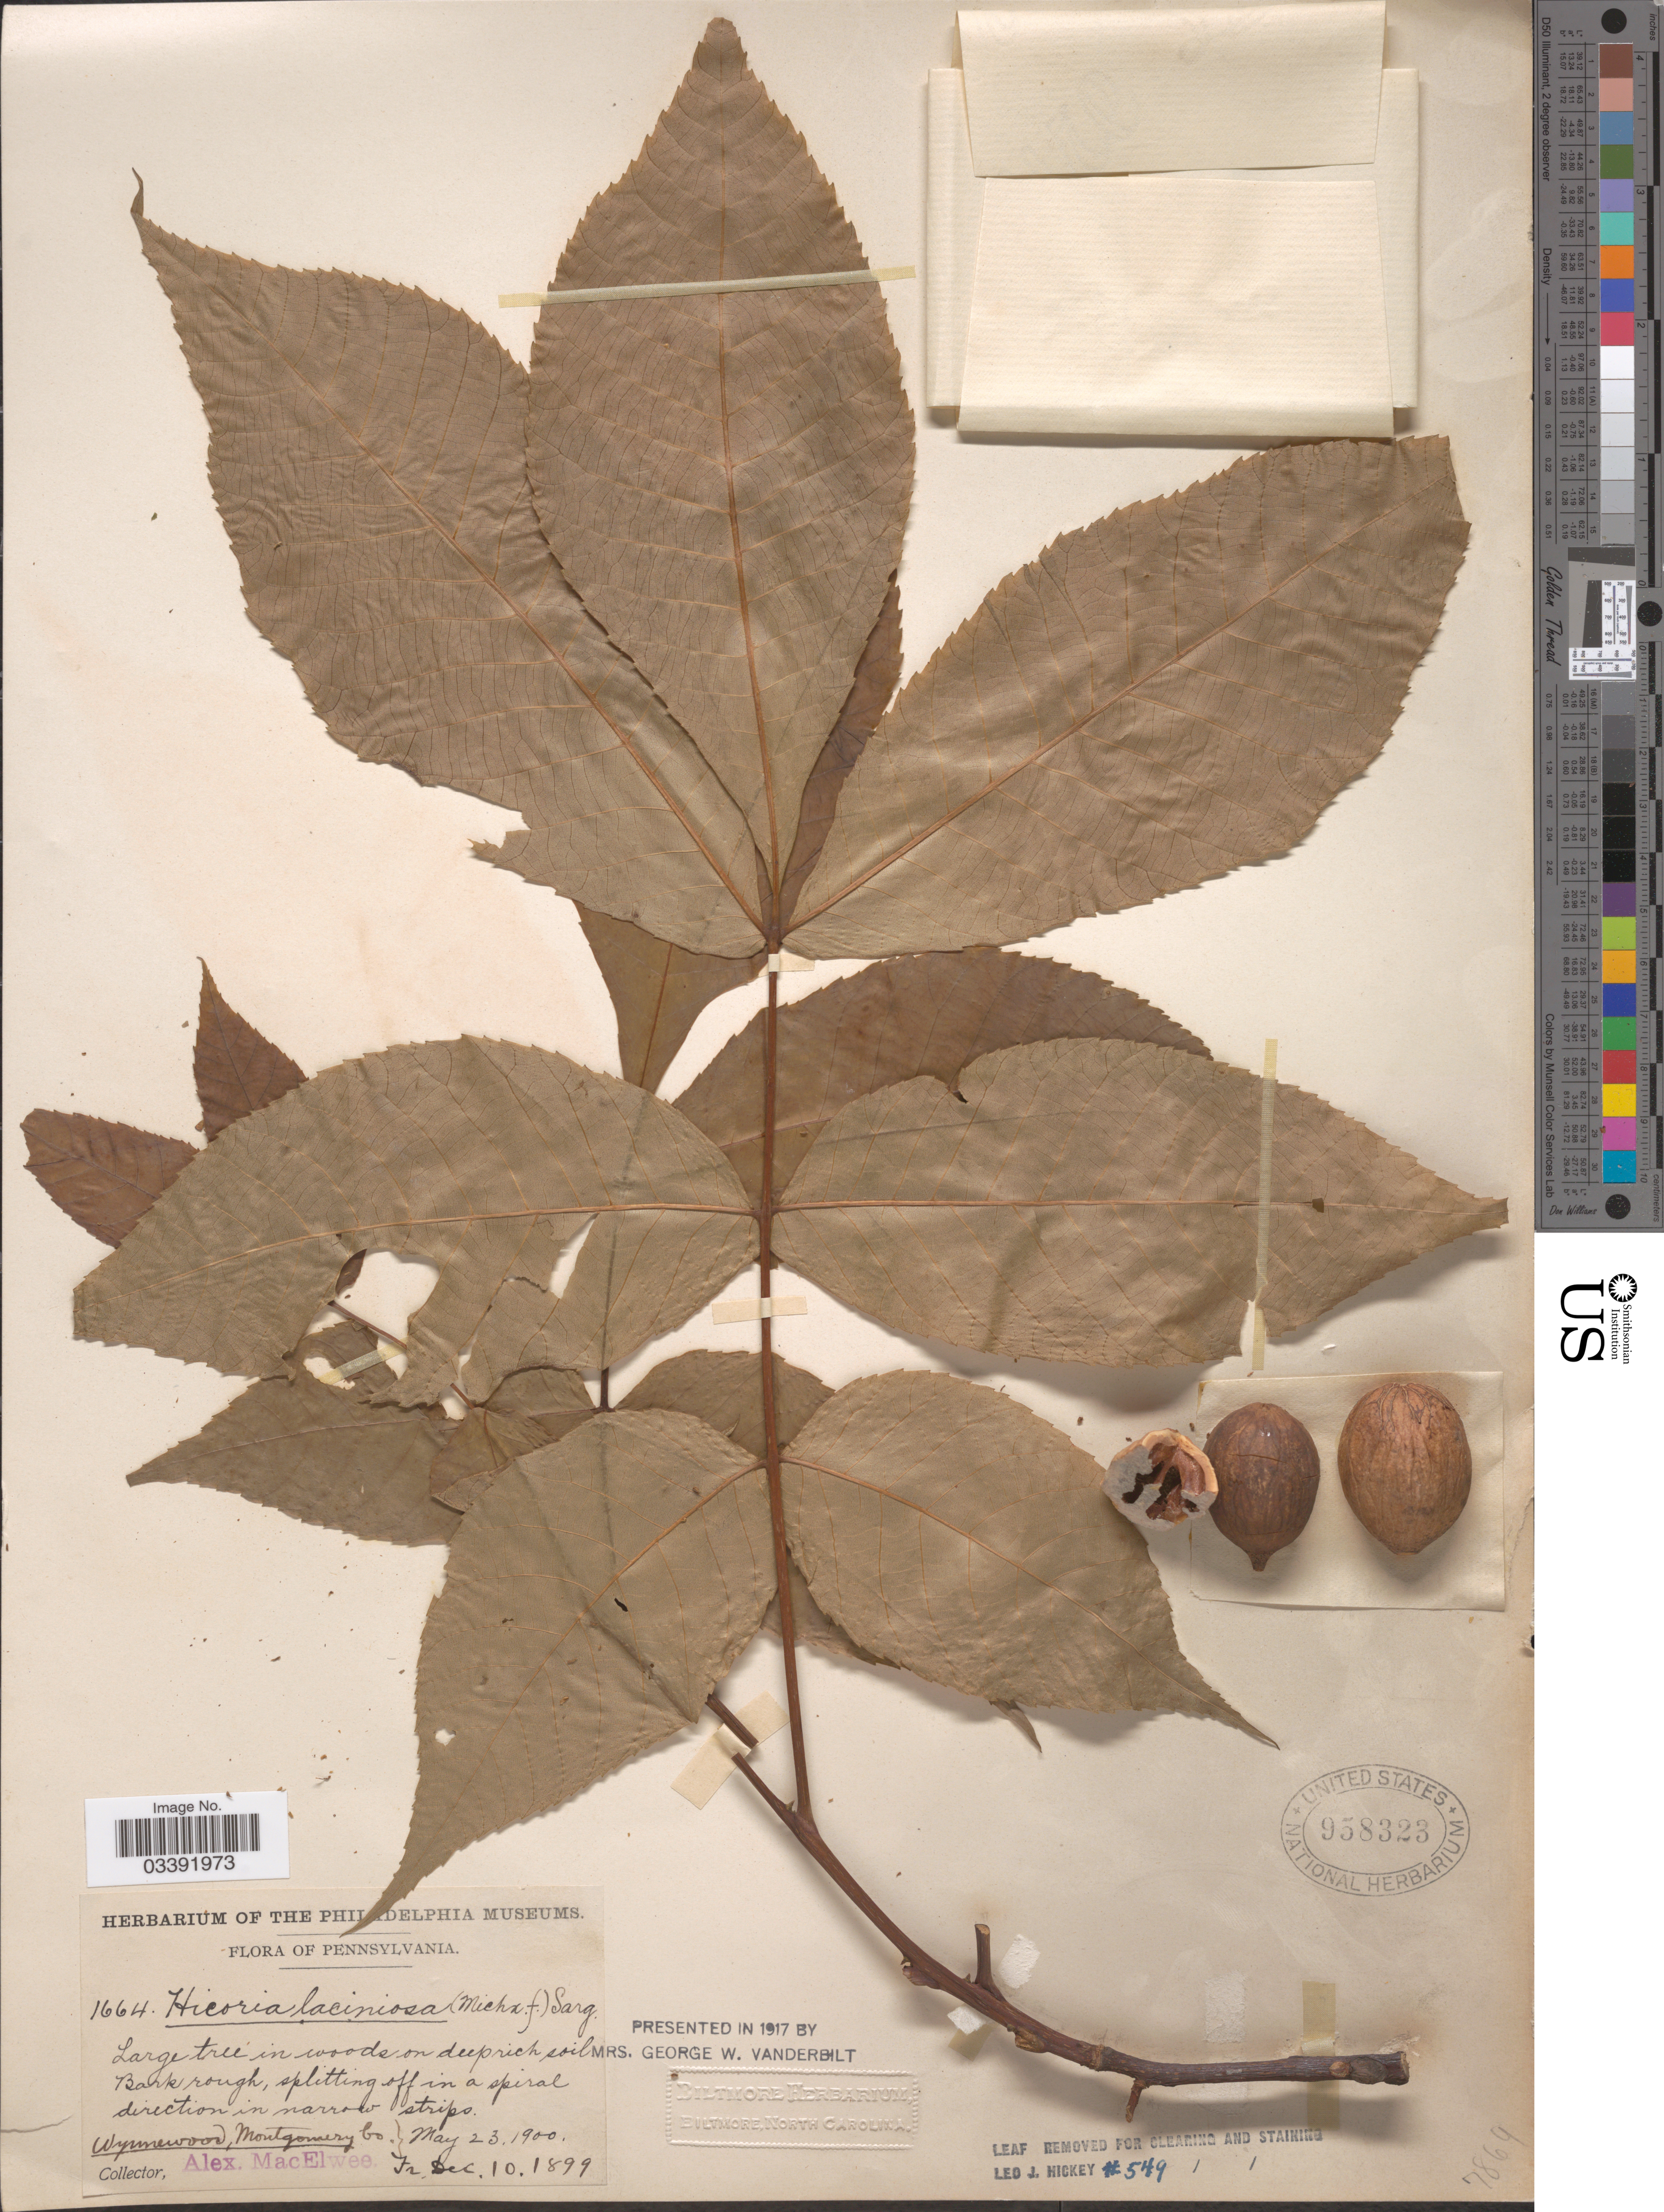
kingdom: Plantae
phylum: Tracheophyta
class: Magnoliopsida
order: Fagales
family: Juglandaceae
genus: Carya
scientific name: Carya laciniosa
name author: (F. Michx.) G. Don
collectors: A. MacElwee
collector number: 1664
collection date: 1899-12-10/1900-05-23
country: United States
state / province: Pennsylvania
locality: Wynnewood, Montgomery Co.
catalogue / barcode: US 958323